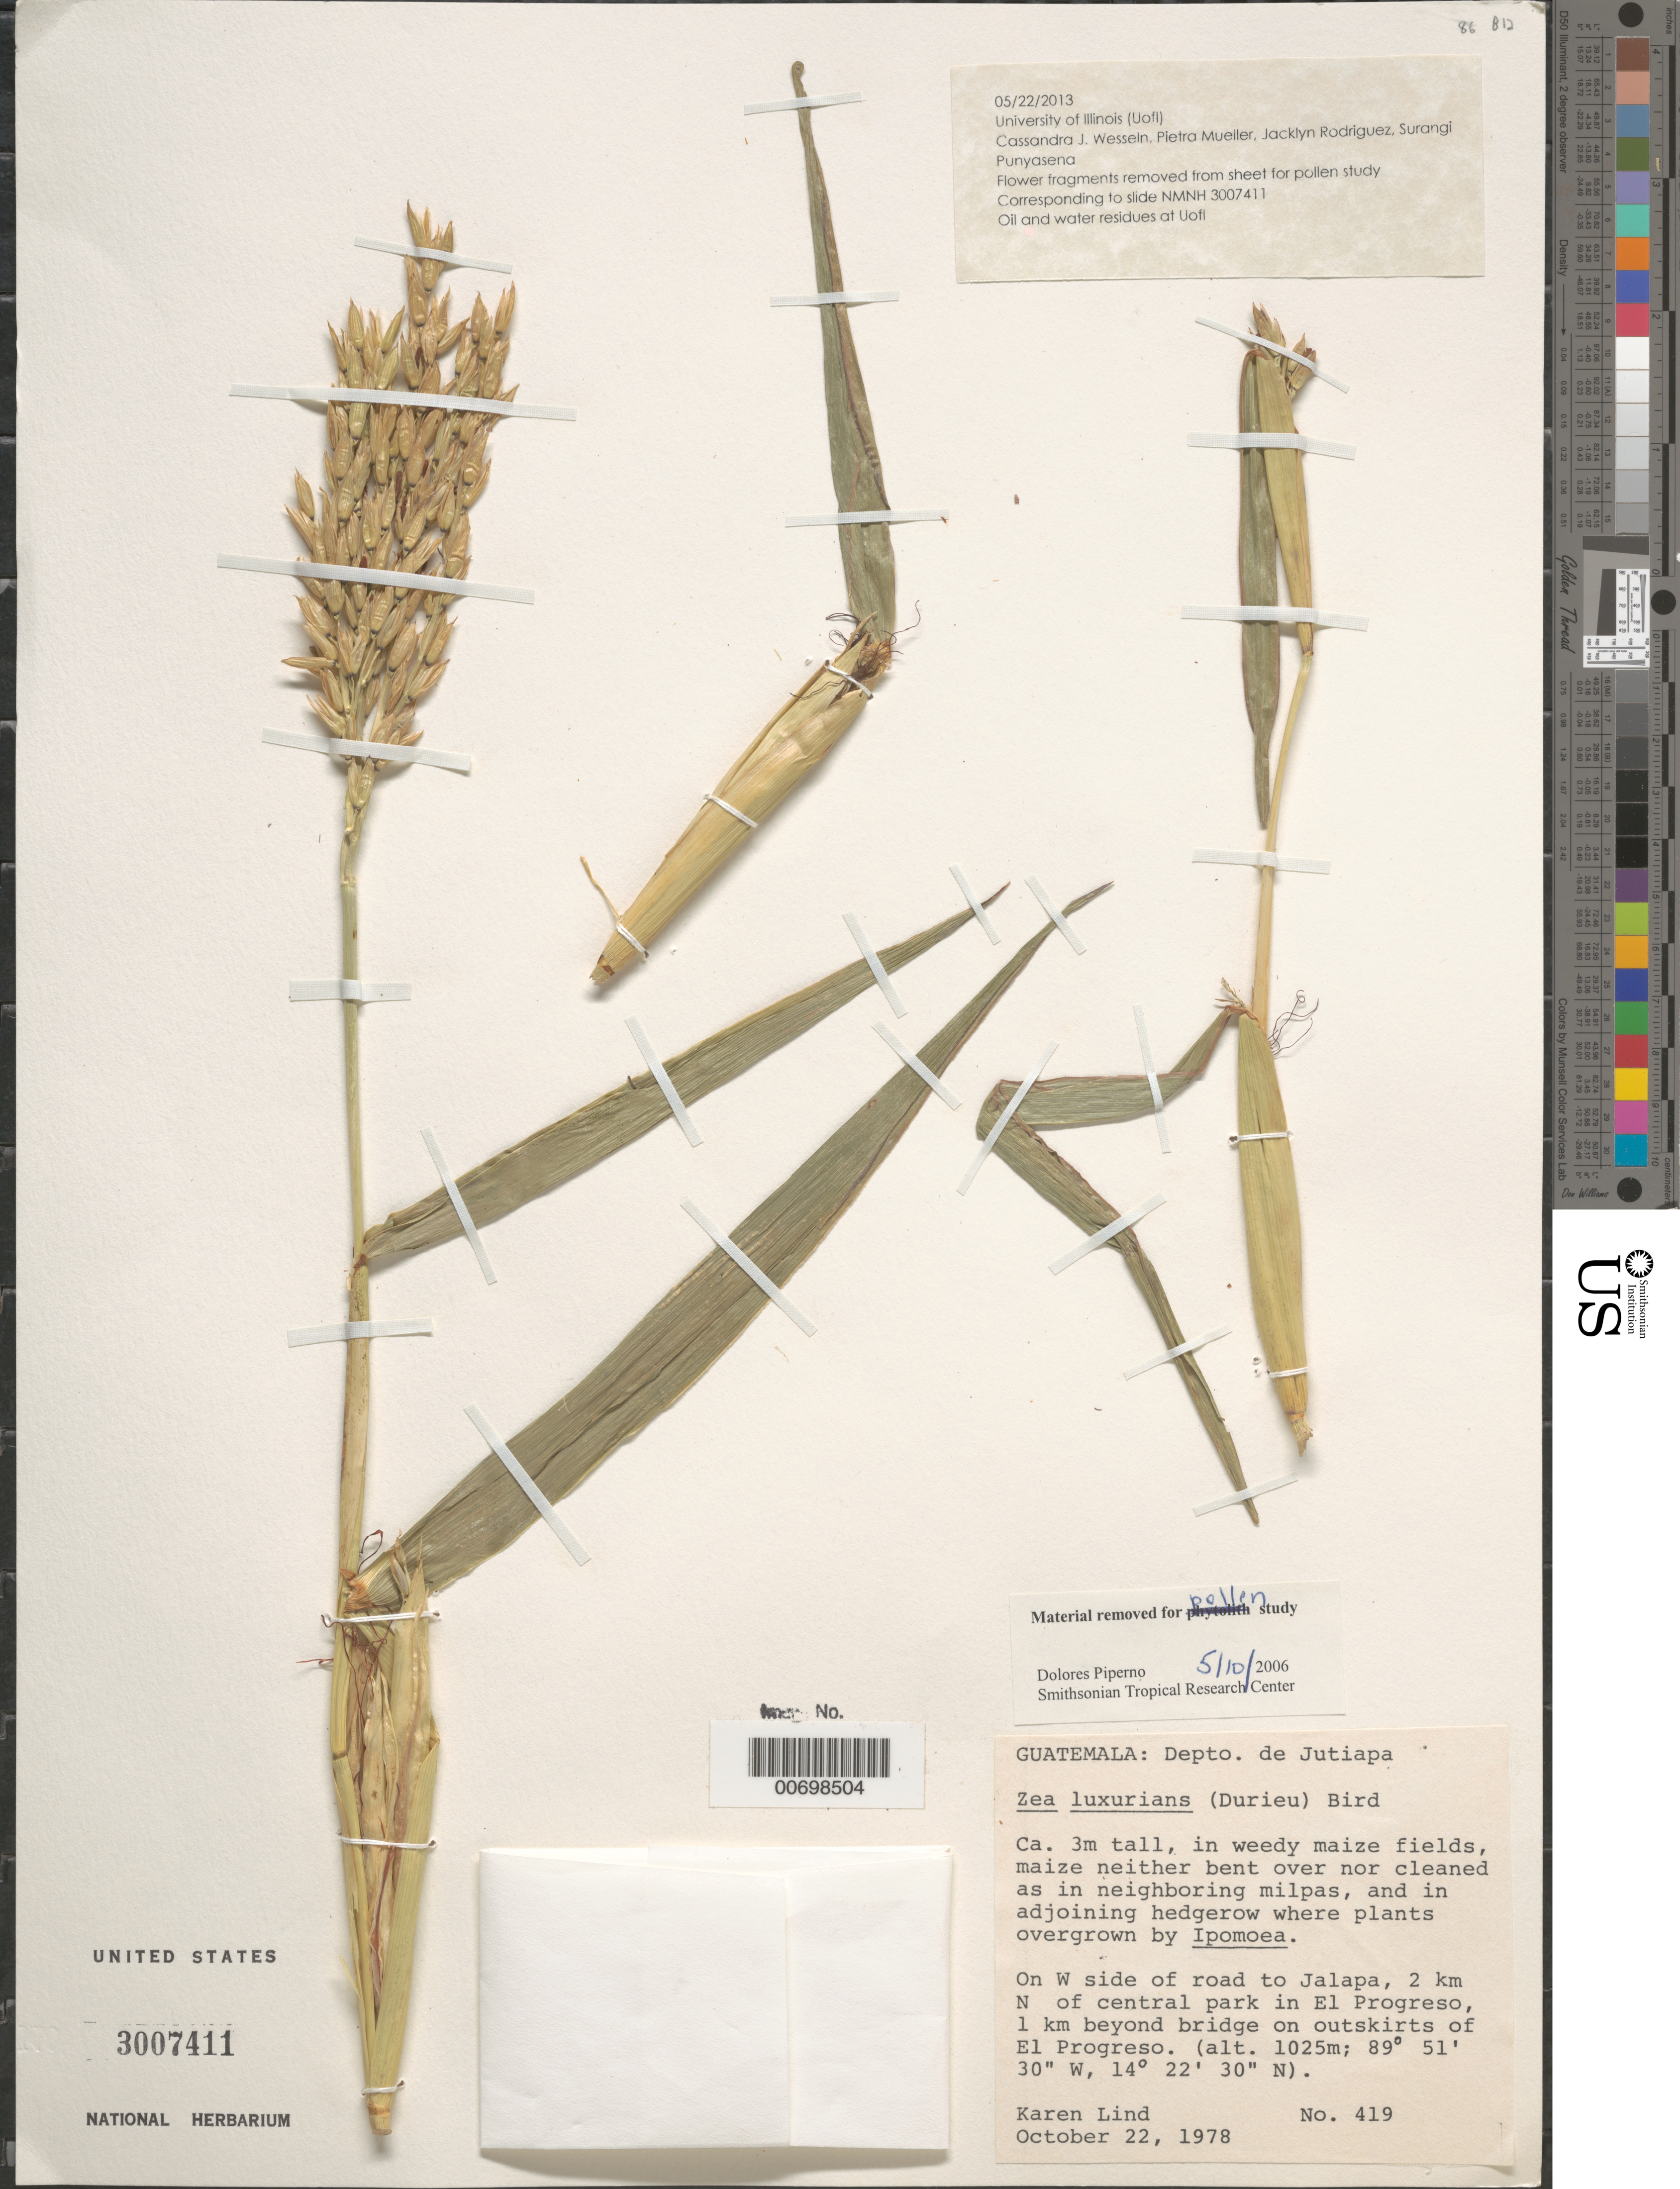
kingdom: Plantae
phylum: Tracheophyta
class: Liliopsida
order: Poales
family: Poaceae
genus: Zea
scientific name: Zea luxurians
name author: (Durieu & Asch.) R.M. Bird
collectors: K. Lind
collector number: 419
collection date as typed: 22 Oct 1978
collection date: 1978-10-22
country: Guatemala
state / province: Jutiapa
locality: On W side of road to Jalapa, 2 km nort of central park in El Progreso, 1 km beyon the bridge in oustkirtsof El Progreso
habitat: In weedy maize field and adjoining hederow where plants overgrown by Ipomoea.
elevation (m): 1025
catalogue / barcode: US 3007411